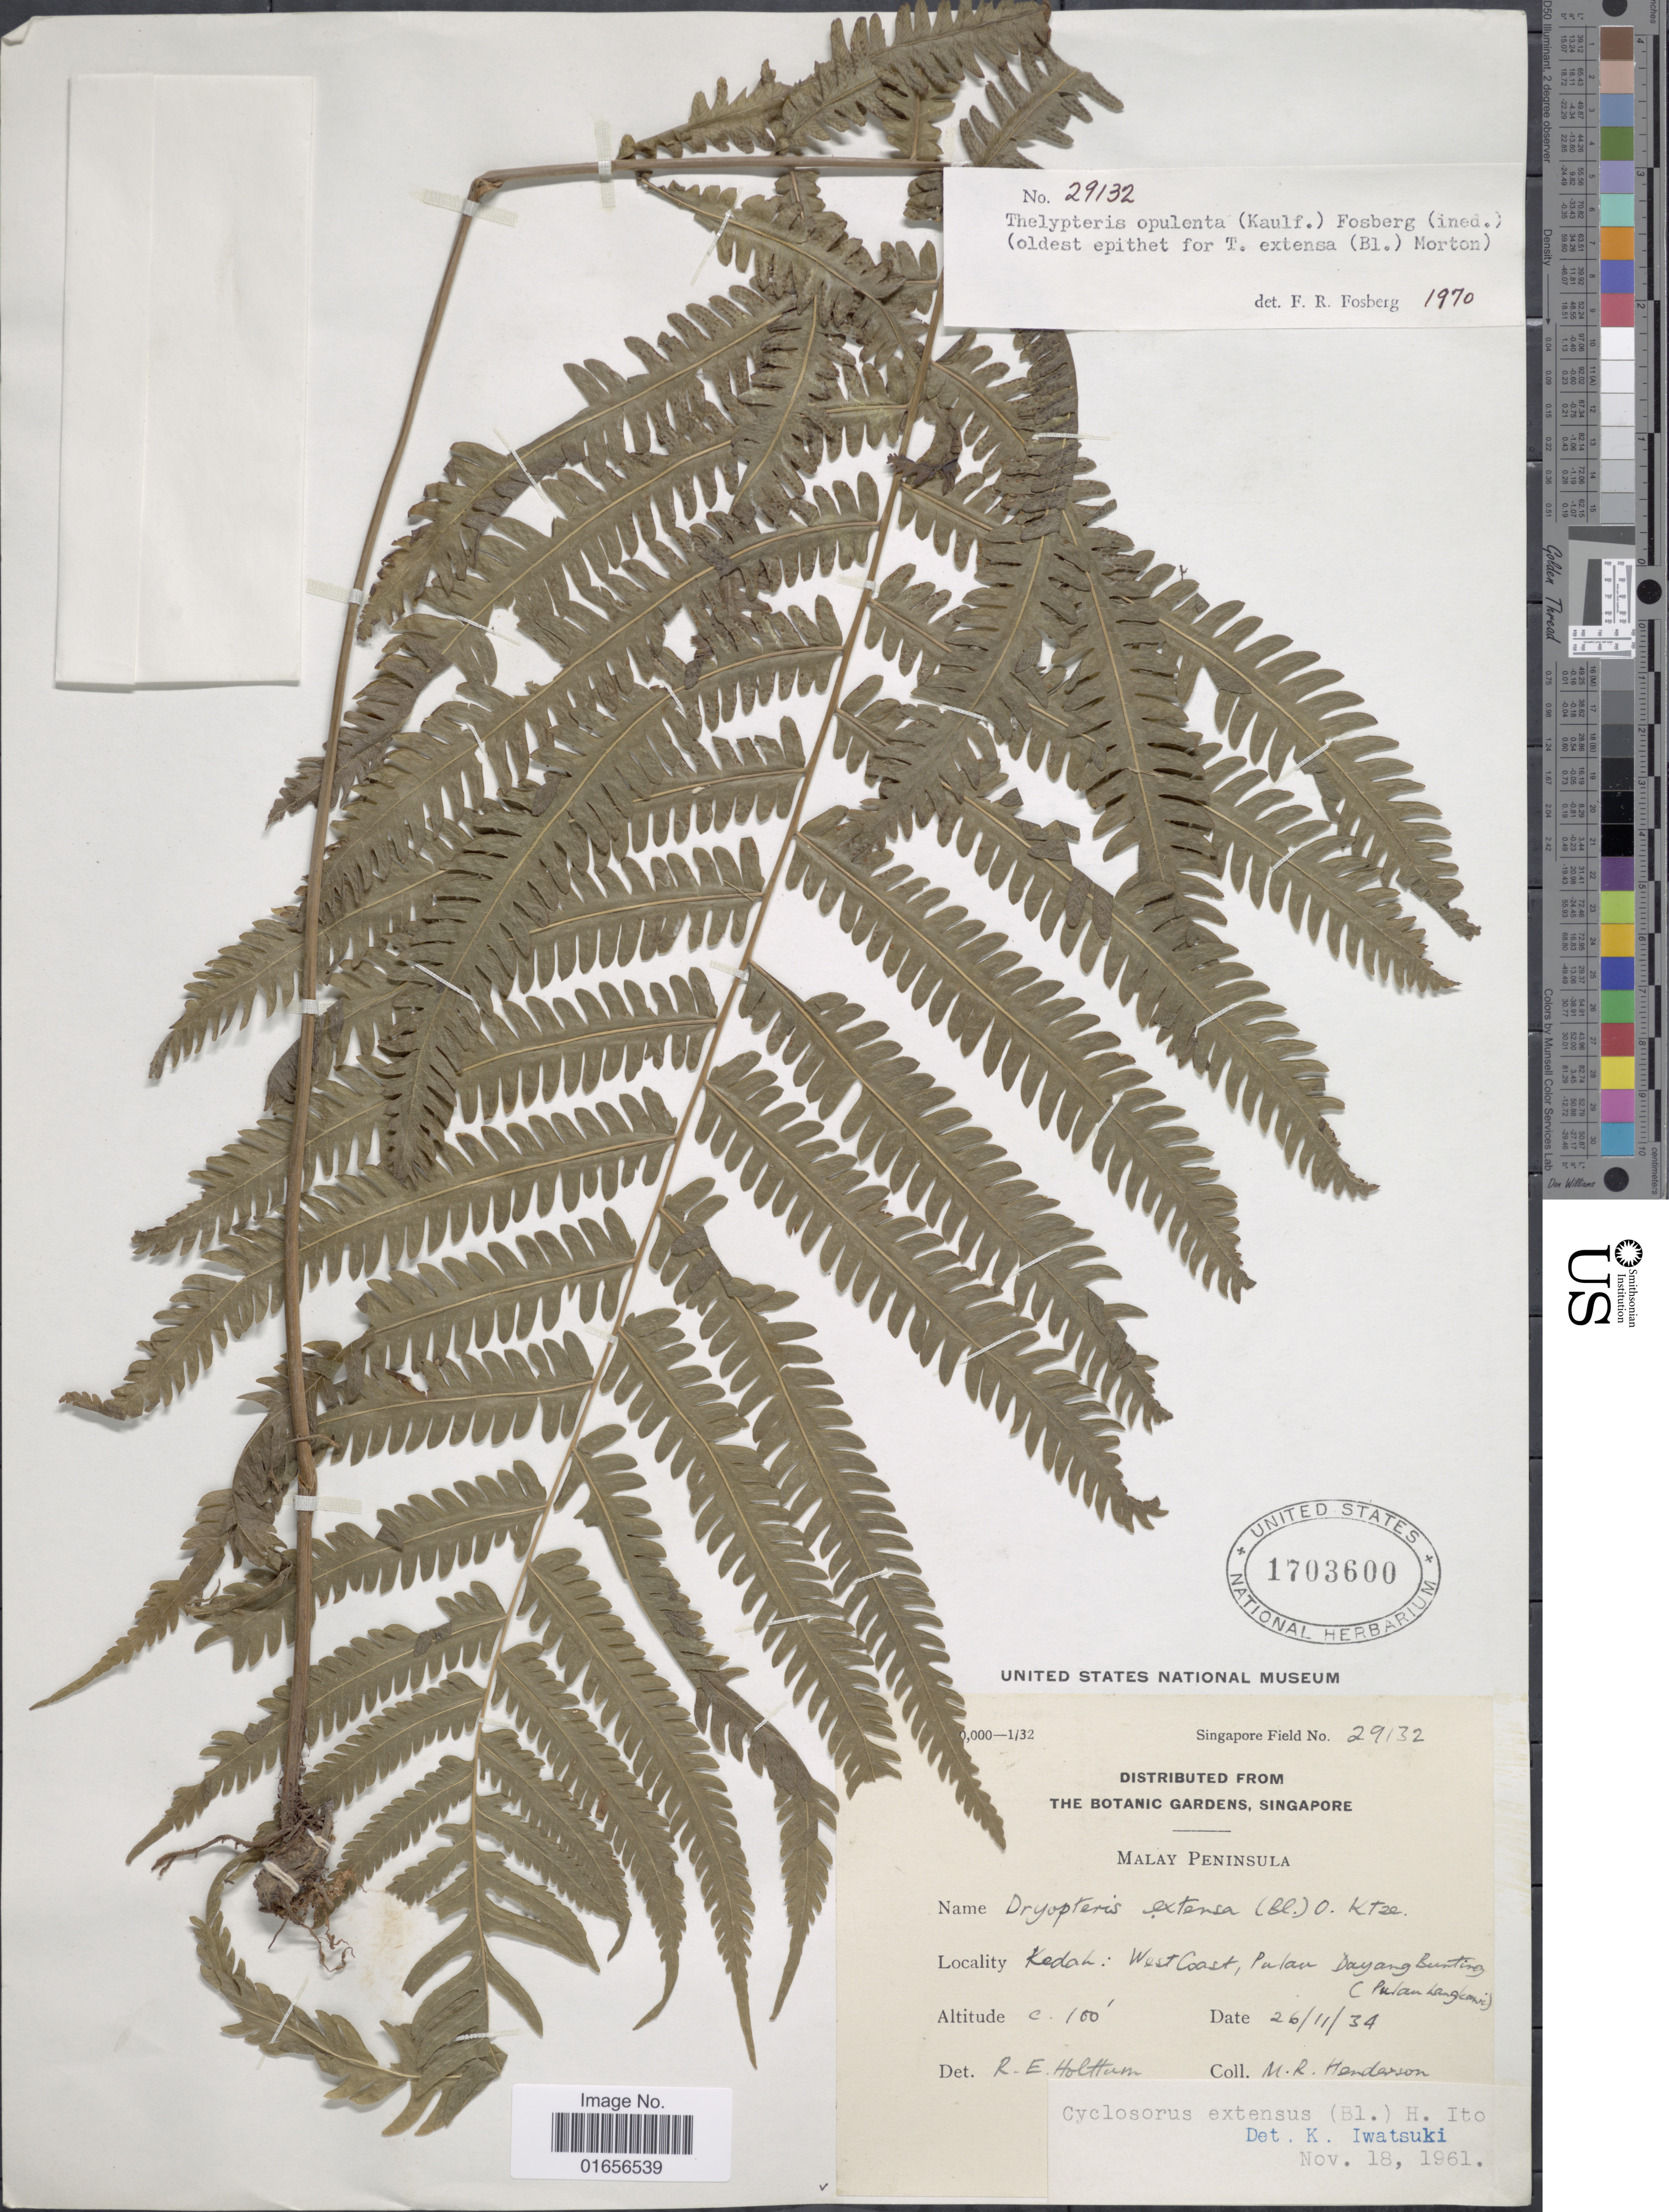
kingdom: Plantae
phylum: Tracheophyta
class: Polypodiopsida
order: Polypodiales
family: Thelypteridaceae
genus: Amphineuron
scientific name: Amphineuron opulentum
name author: (Kaulf.) Holttum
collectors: M. Henderson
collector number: Singepore Field 29132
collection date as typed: Transcribed d/m/y: 26/11/34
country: Malaysia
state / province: Kedah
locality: Malay Peninsula, Kedah: West Coast, Pulan Dayang Bunting (Pulan Kangkawi) [interpreted]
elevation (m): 30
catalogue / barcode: US 1703600